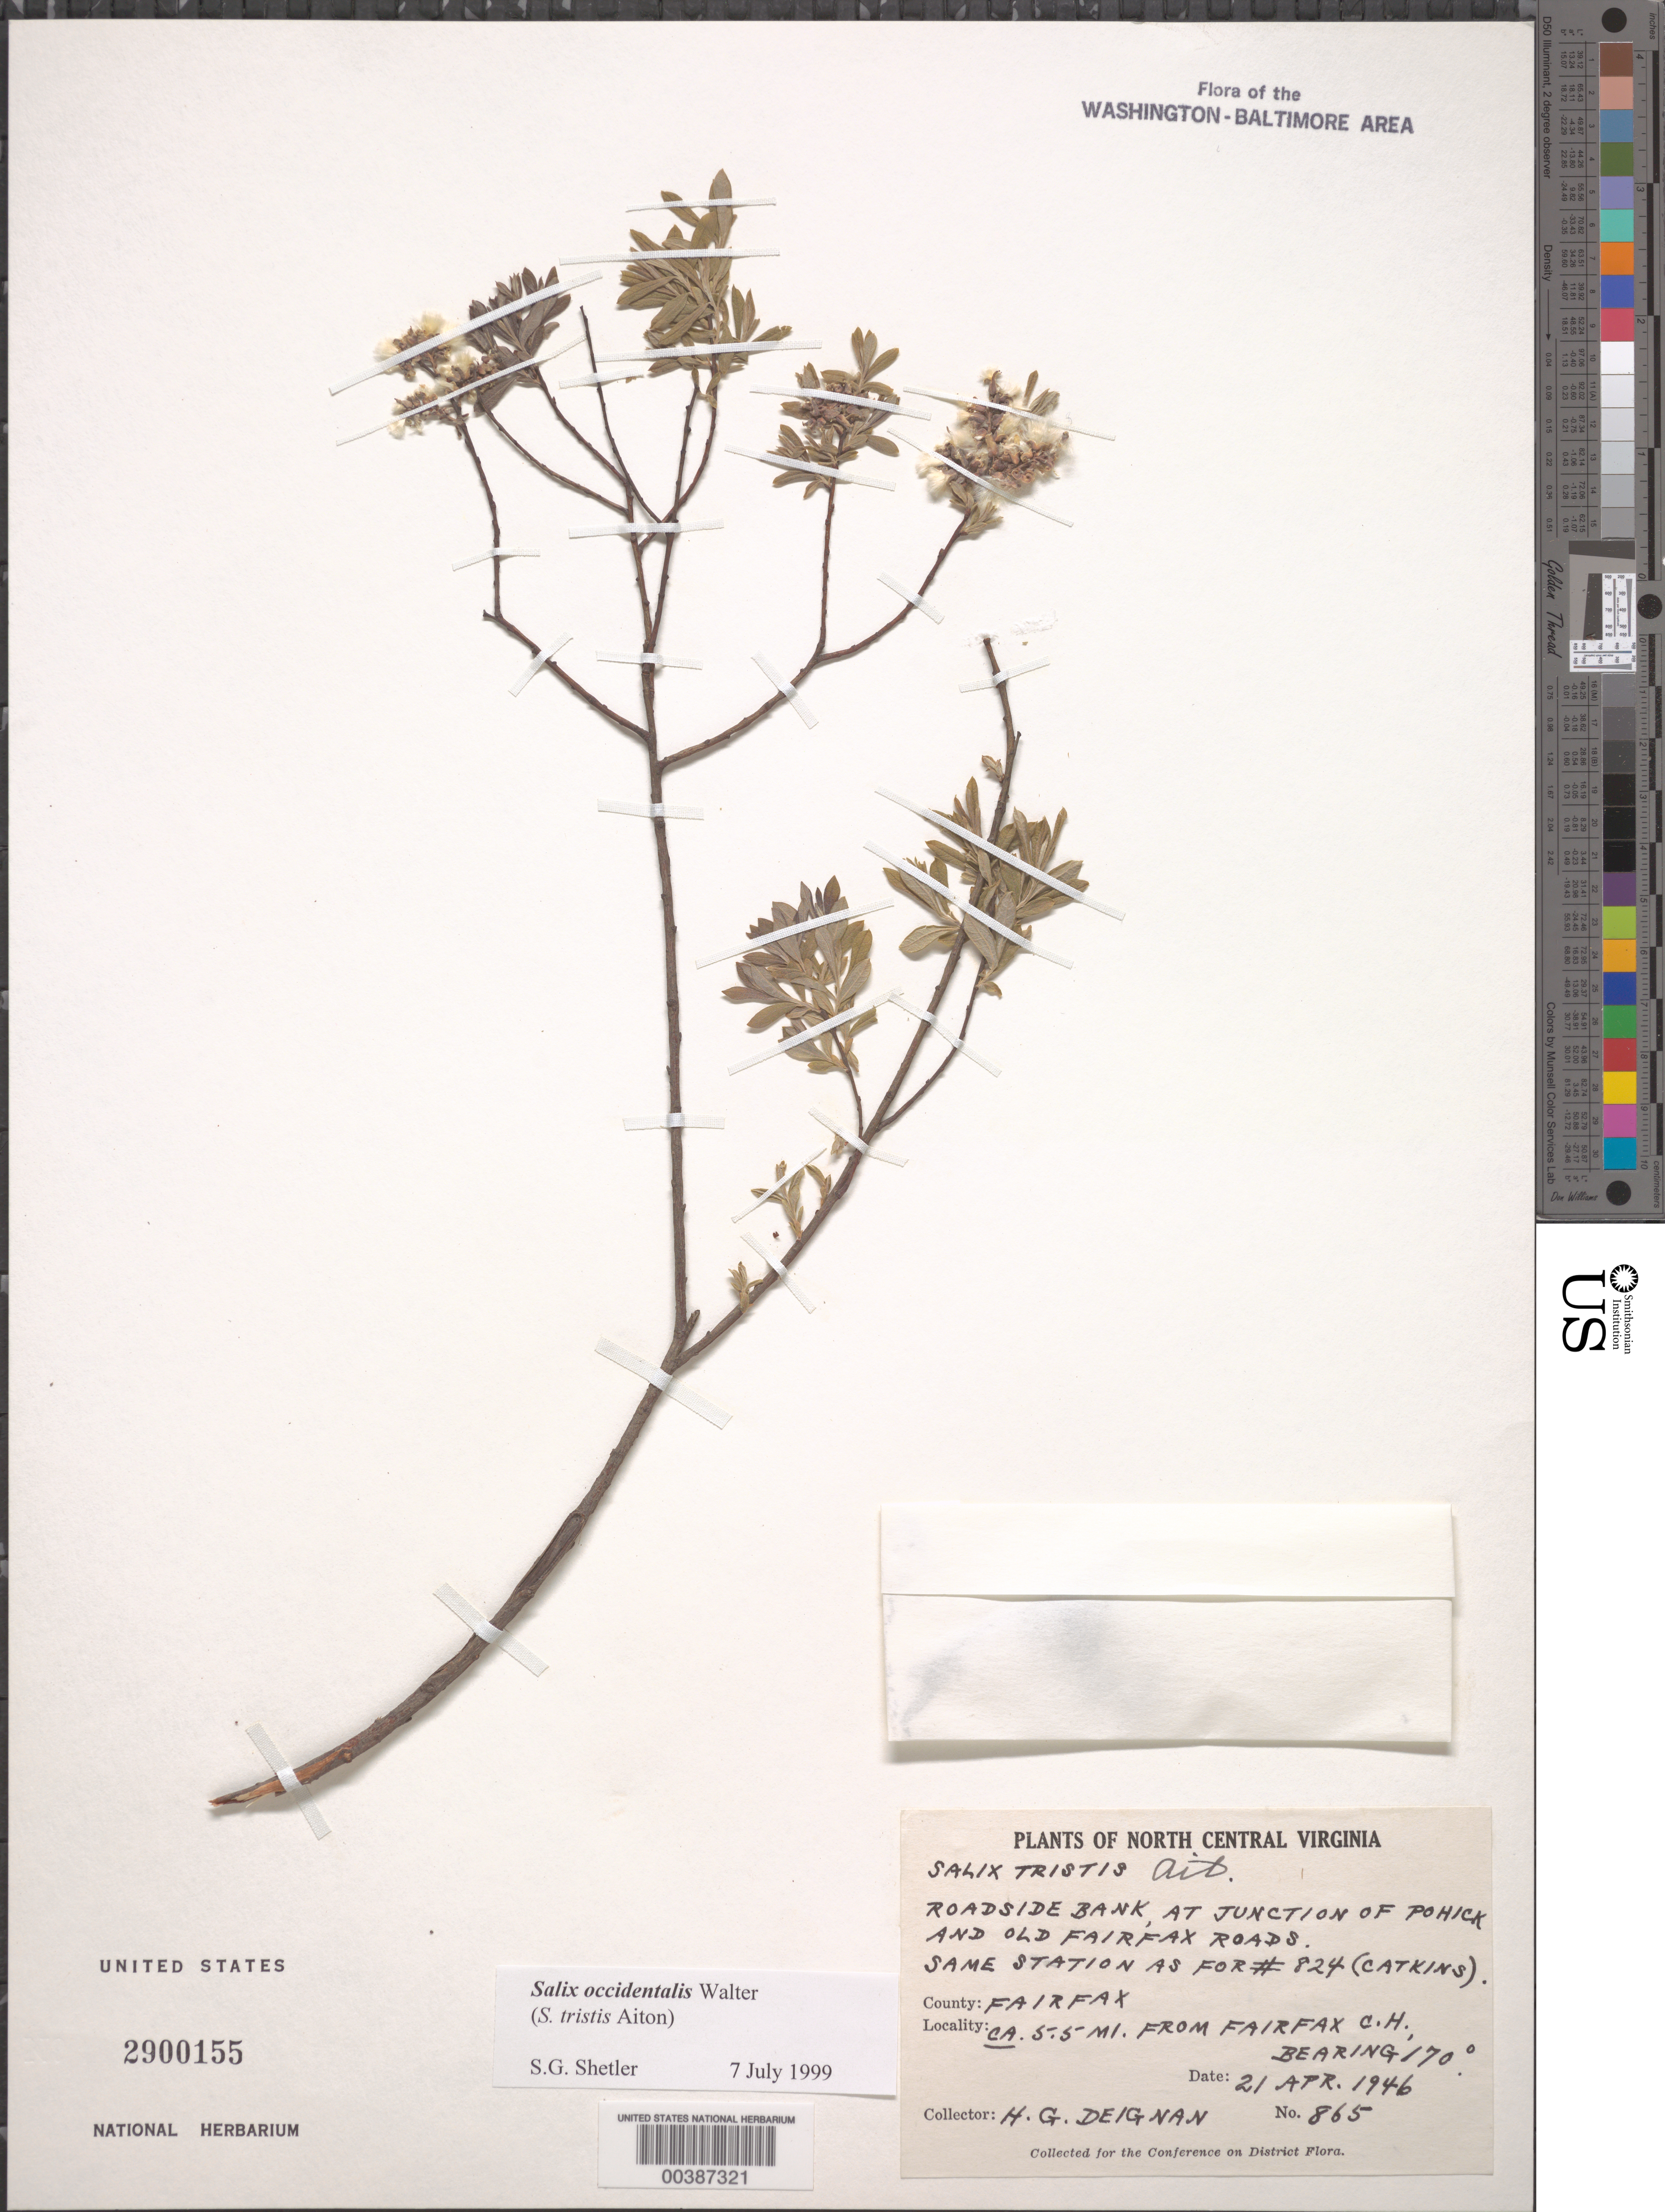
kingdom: Plantae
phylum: Tracheophyta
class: Magnoliopsida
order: Malpighiales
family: Salicaceae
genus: Salix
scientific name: Salix occidentalis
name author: Walter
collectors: H. Deignan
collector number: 865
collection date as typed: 21 Apr 1946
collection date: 1946-04-21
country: United States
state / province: Virginia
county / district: Fairfax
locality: Junction Pohick and Old Fairfax roads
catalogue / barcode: US 2900155